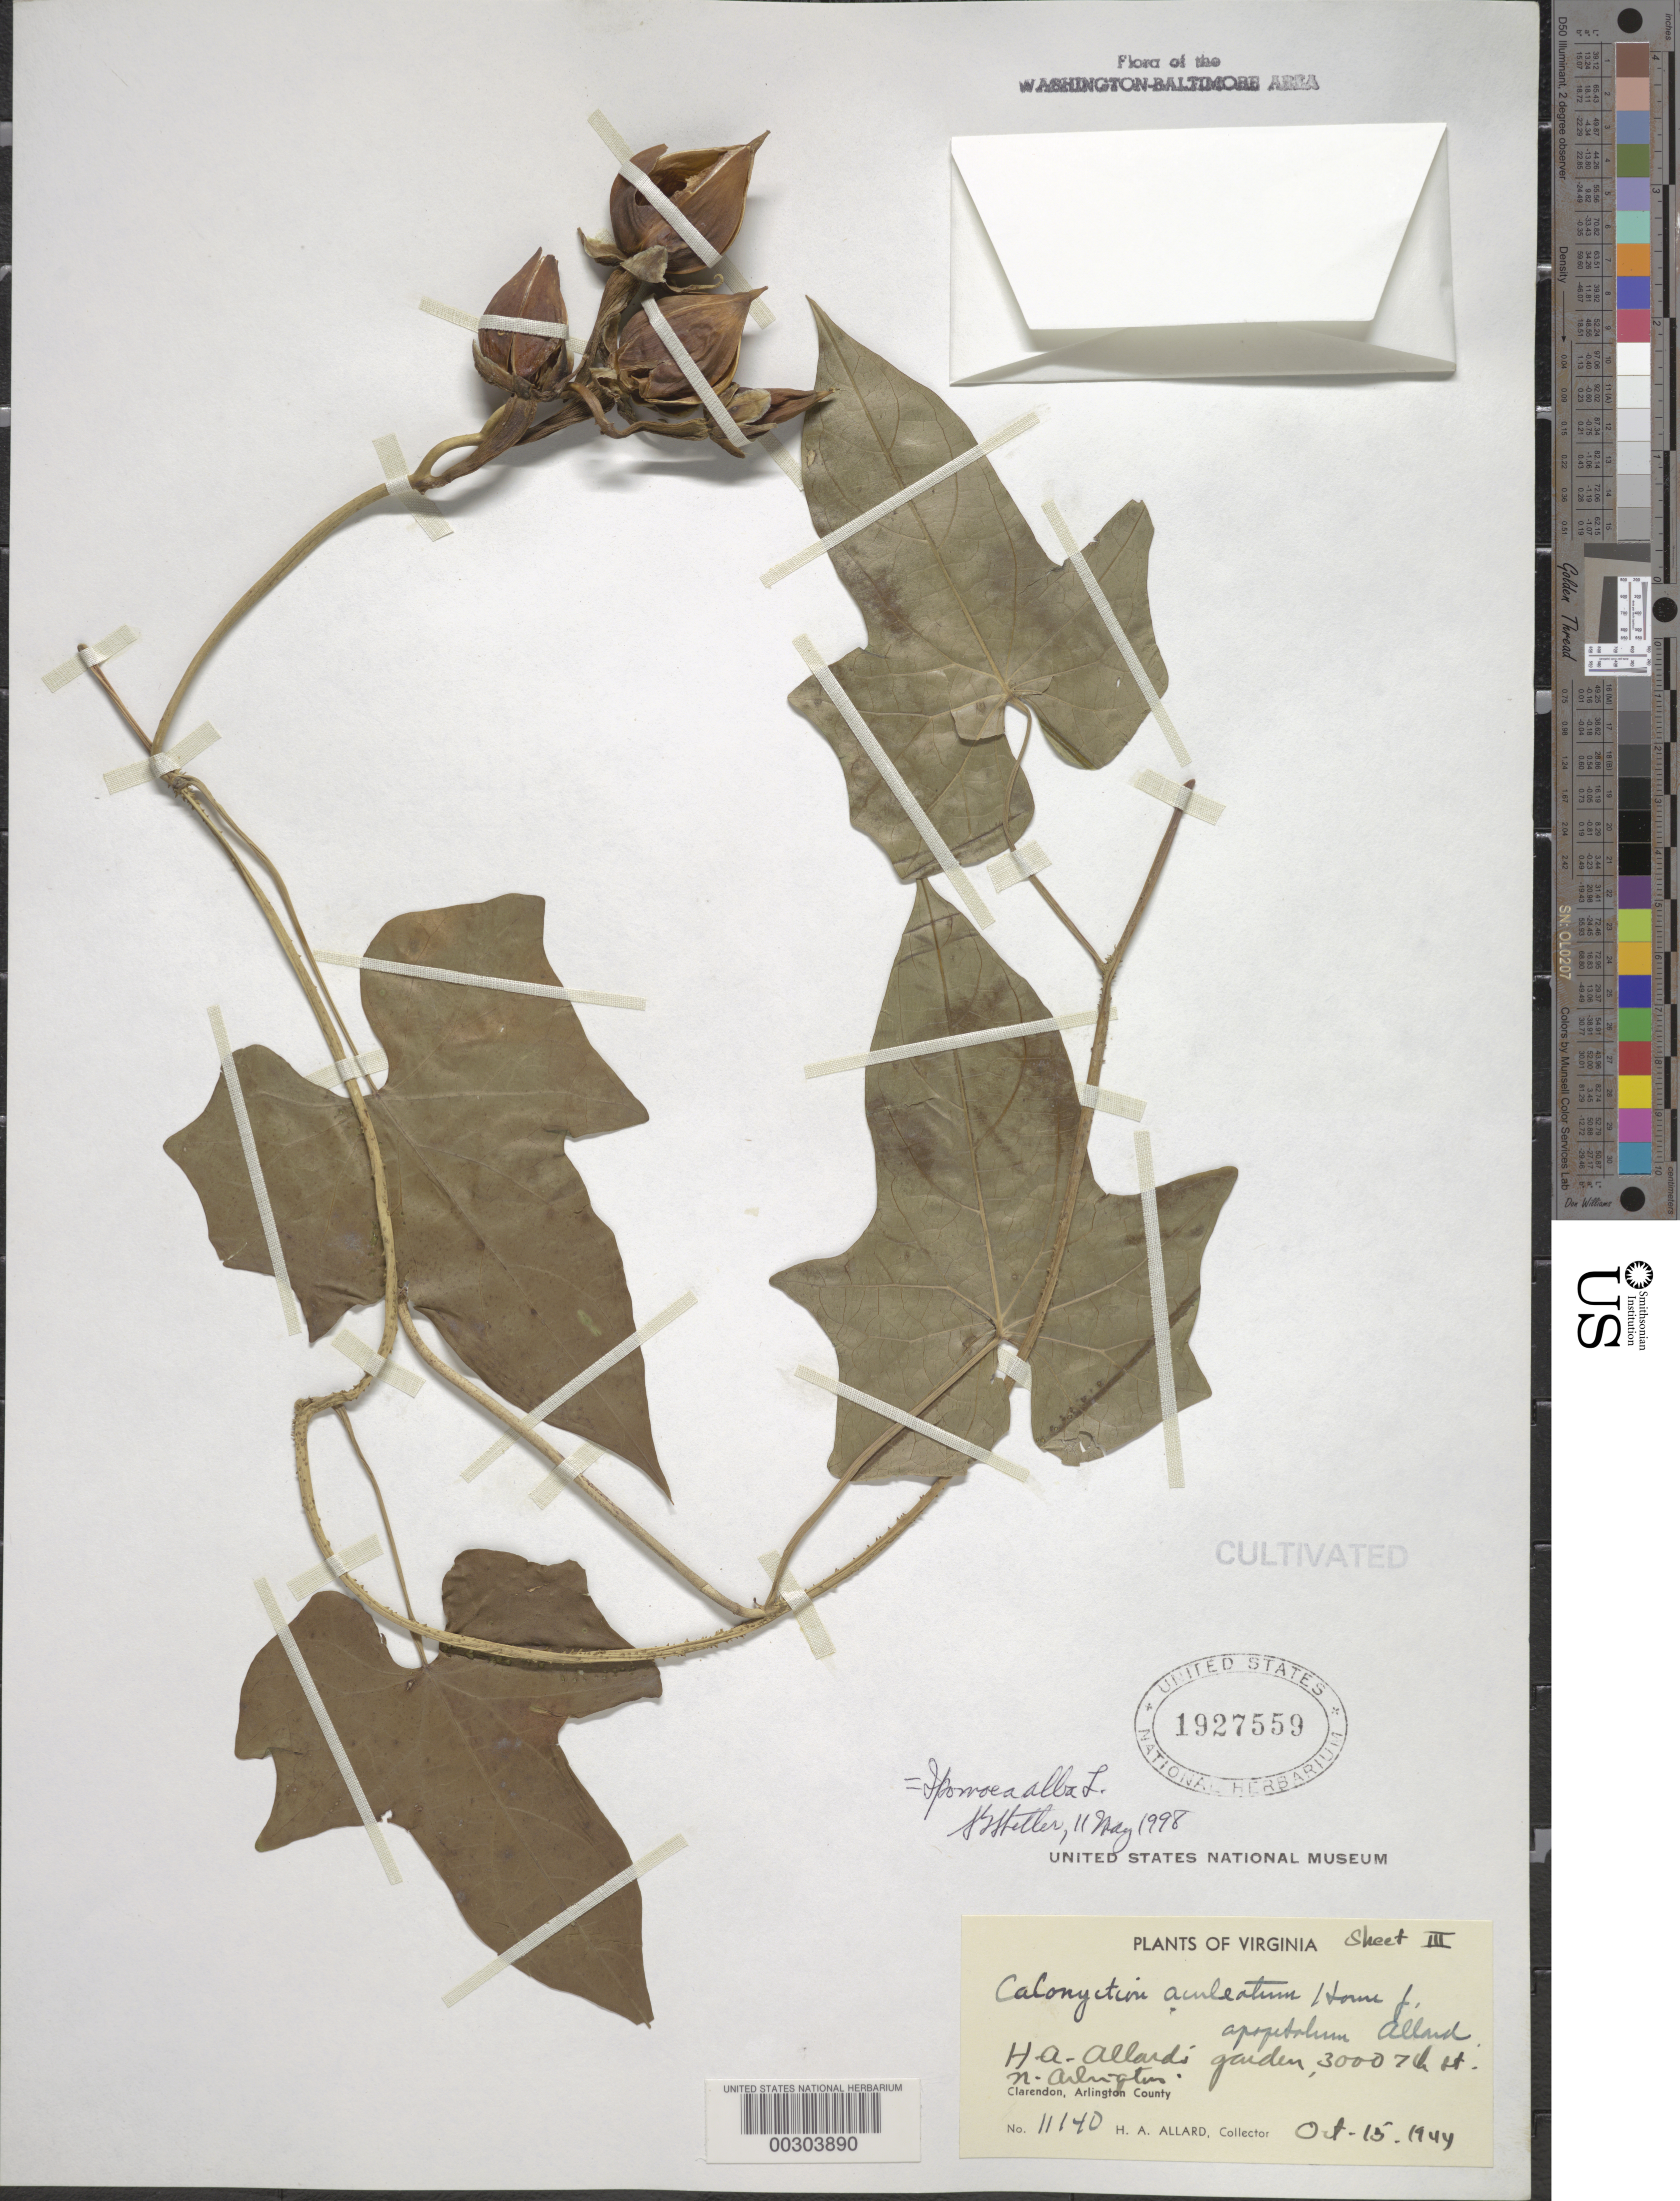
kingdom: Plantae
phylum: Tracheophyta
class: Magnoliopsida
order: Solanales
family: Convolvulaceae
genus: Ipomoea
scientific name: Ipomoea alba L.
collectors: H. A. Allard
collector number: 11140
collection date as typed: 15 Oct 1944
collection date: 1944-10-15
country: United States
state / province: Virginia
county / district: Arlington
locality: Clarendon, 3000 7th St N, H.A. Allard's garden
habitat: Garden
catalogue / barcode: US 1927559